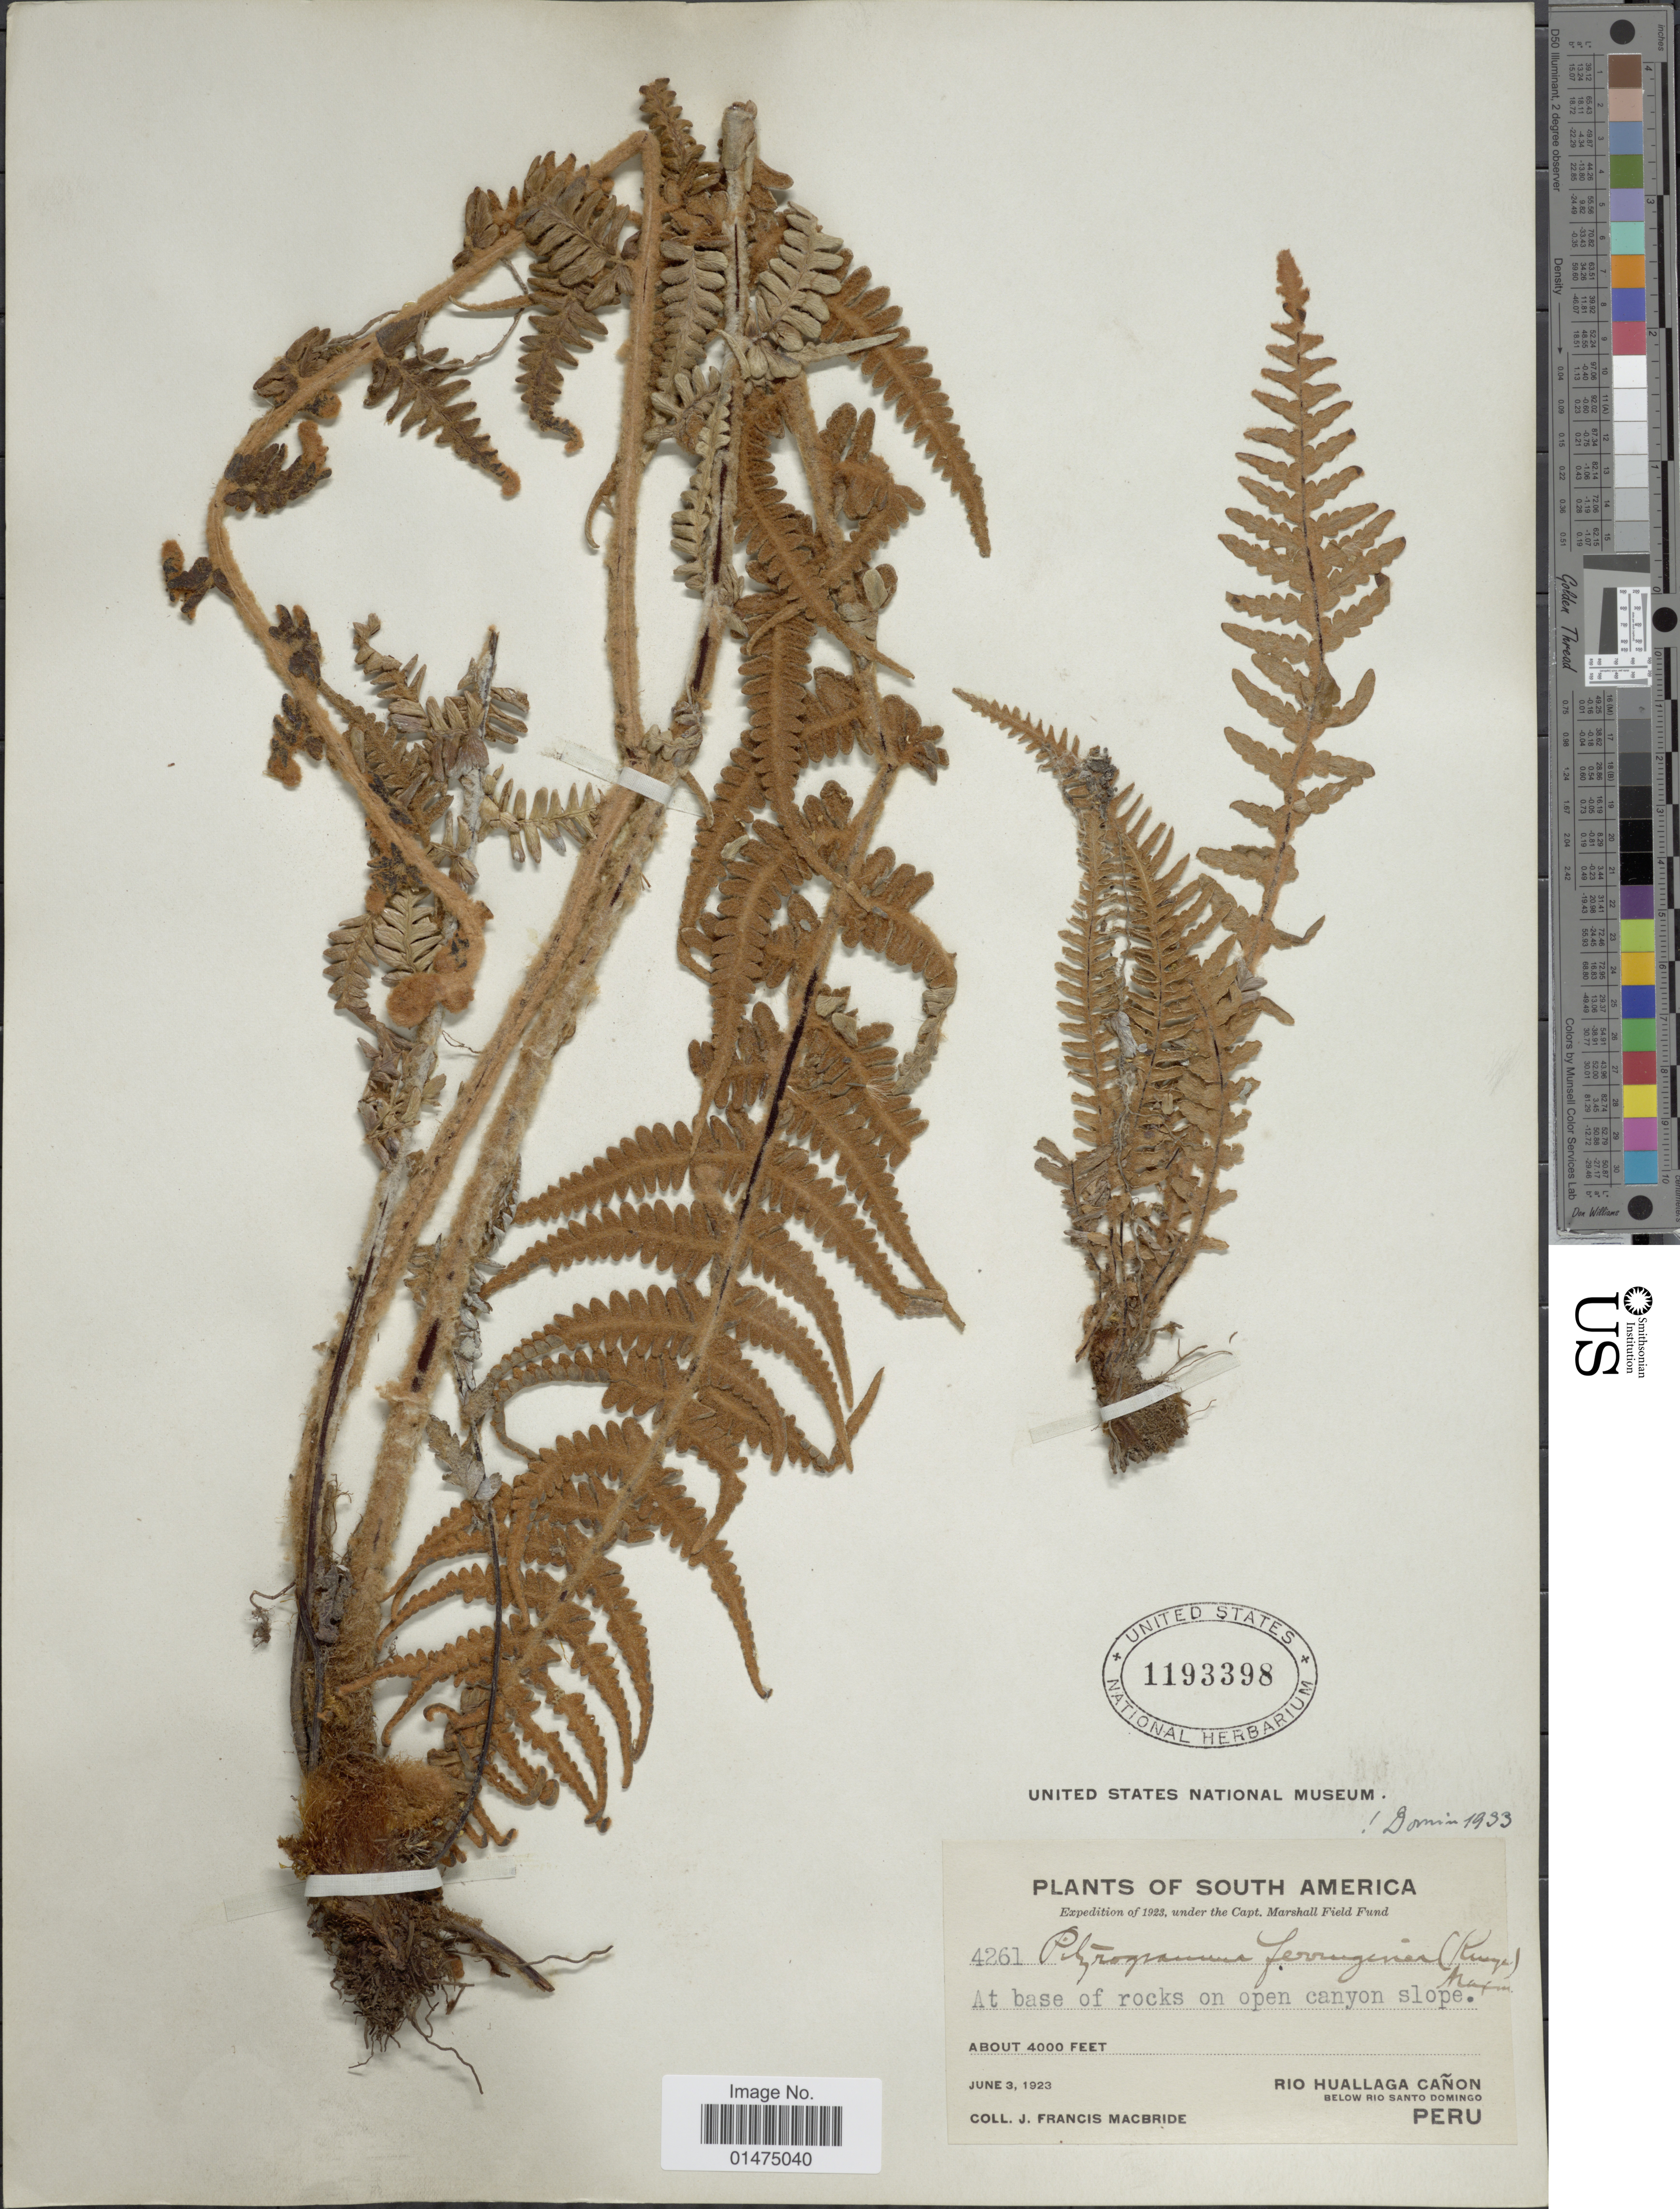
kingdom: Plantae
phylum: Tracheophyta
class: Polypodiopsida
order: Polypodiales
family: Pteridaceae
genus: Pityrogramma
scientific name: Pityrogramma ferruginea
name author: (Kunze) Maxon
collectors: J. F. Macbride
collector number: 4261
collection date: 1923-06-03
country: Peru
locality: At base of rocks on open canyon slope, Rio Huallaga Cañon, Below Rio Santo Domingo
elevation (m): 1219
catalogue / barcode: US 1193398